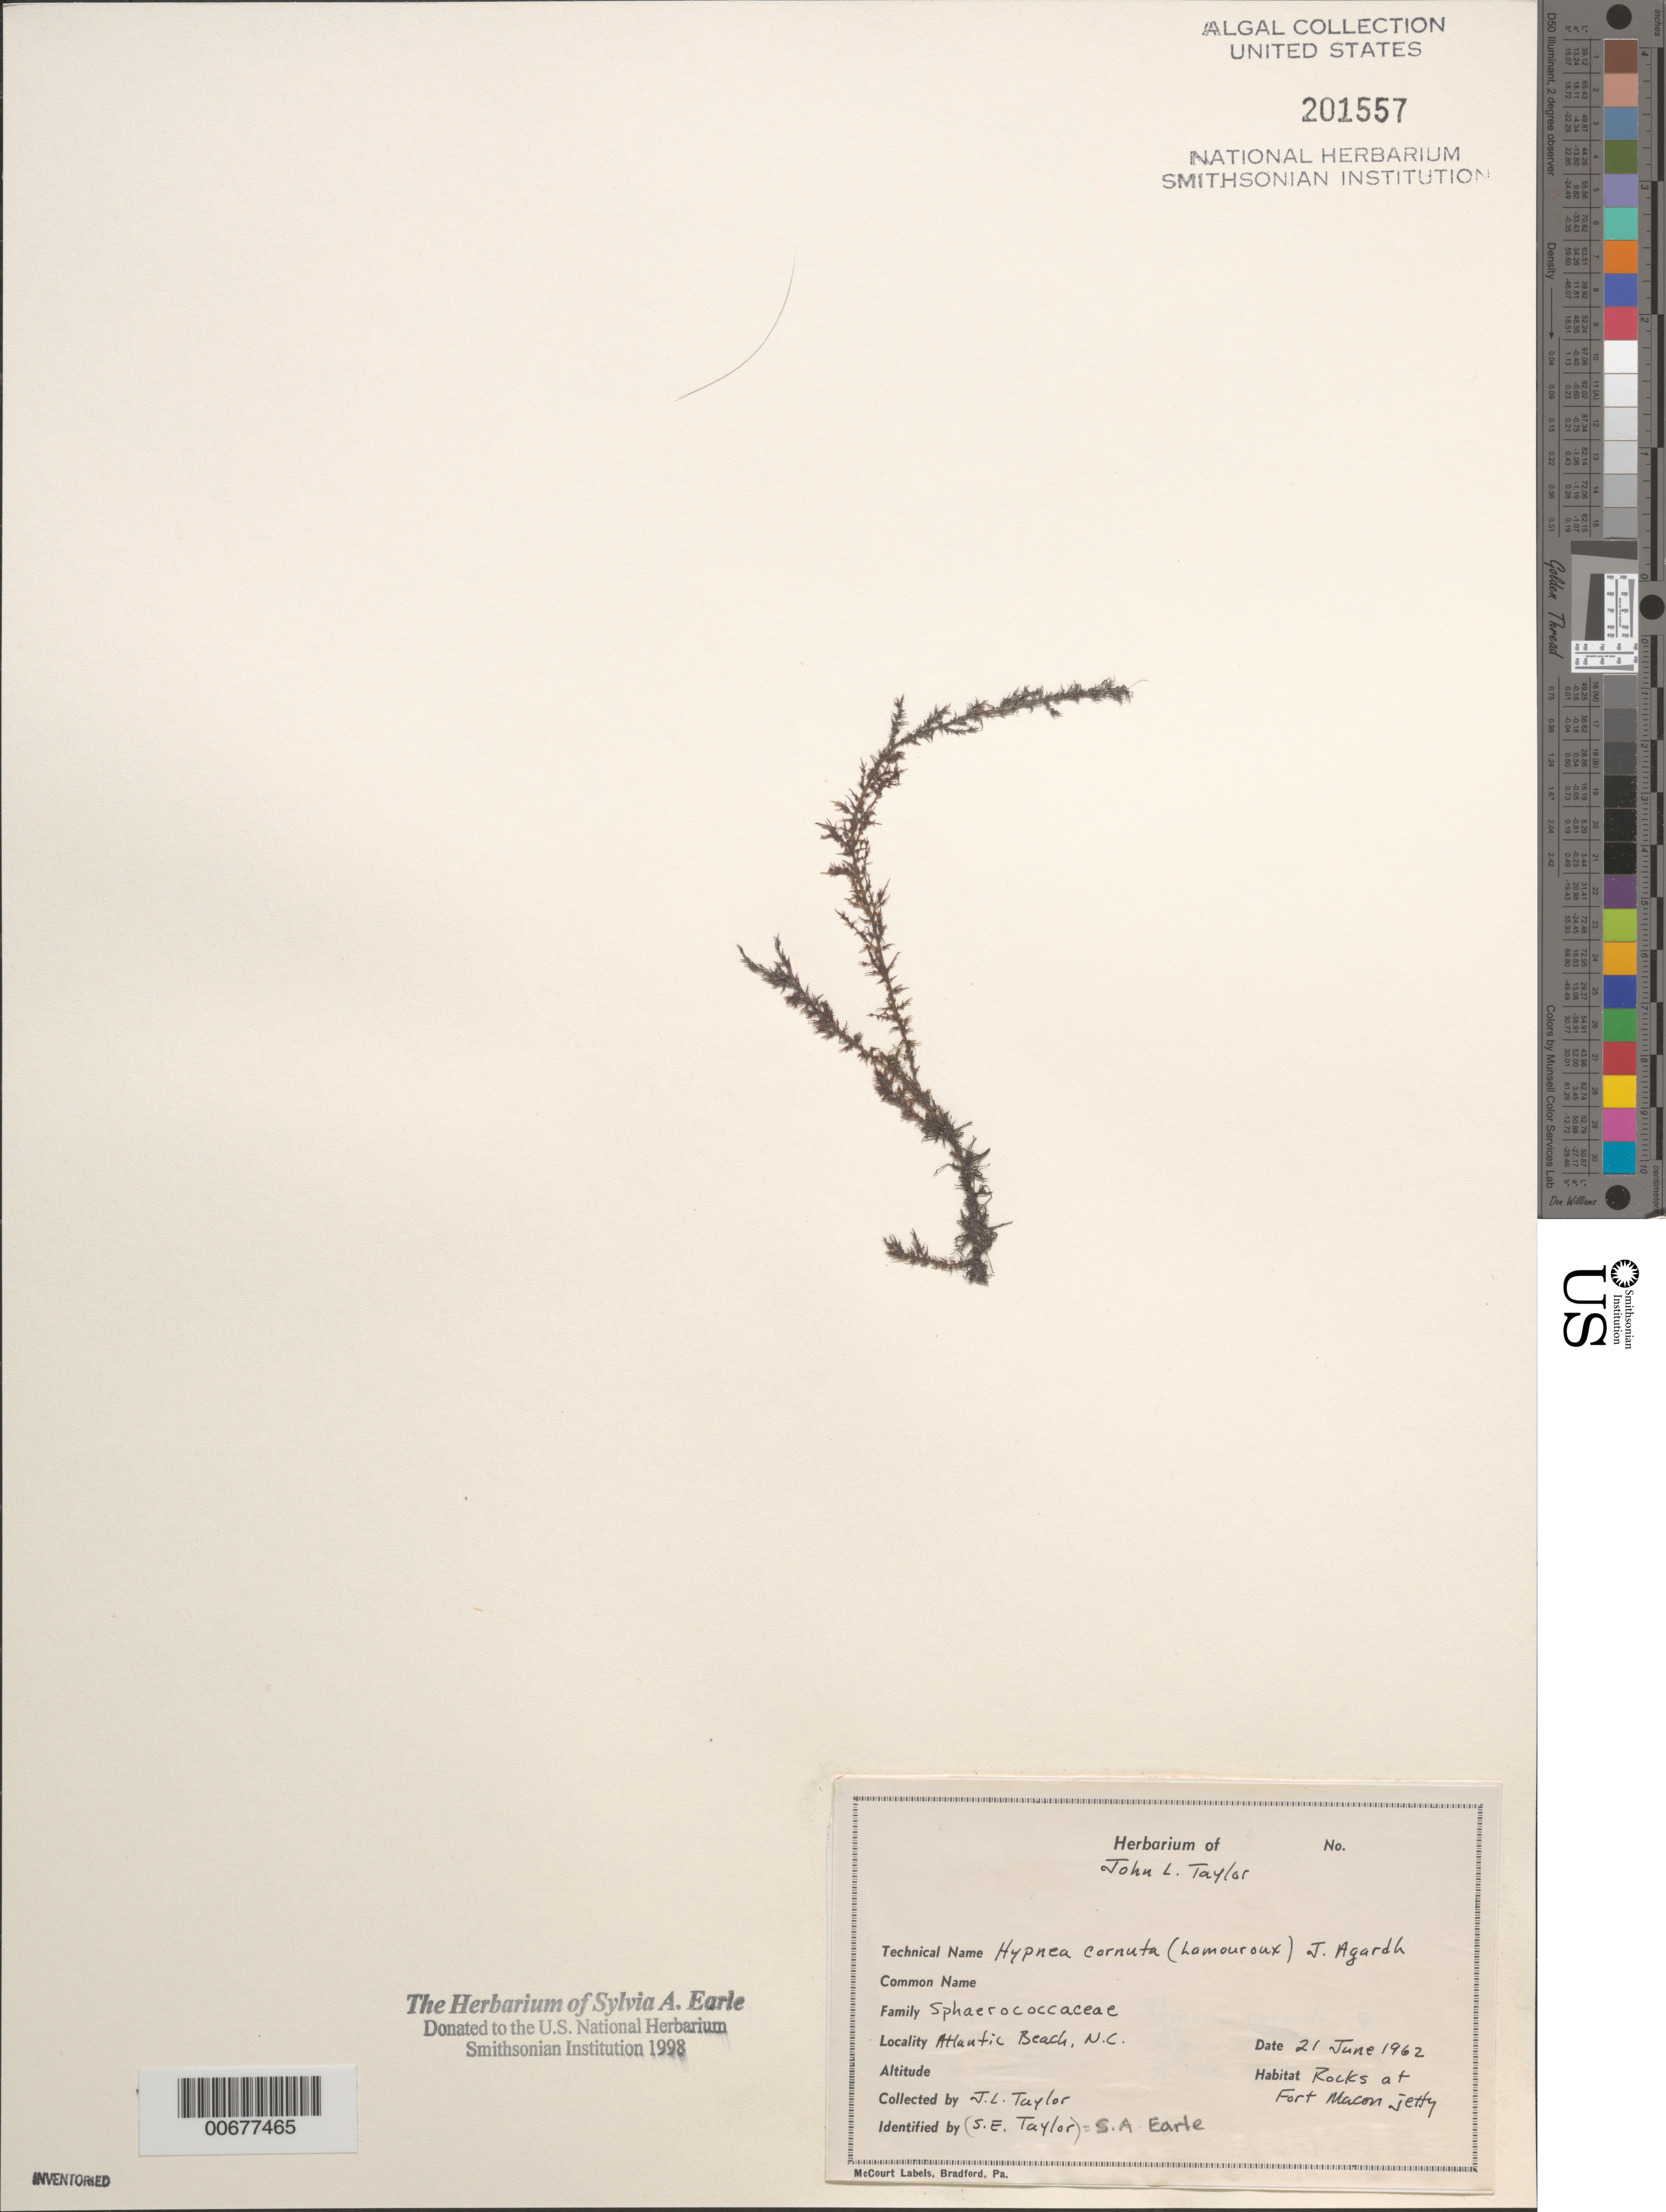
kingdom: Plantae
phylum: Rhodophyta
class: Florideophyceae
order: Gigartinales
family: Cystocloniaceae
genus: Hypnea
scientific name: Hypnea cornuta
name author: (Kütz.) J. Agardh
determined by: Earle, S. A.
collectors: J. L. Taylor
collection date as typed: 21 Jun 1962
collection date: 1962-06-21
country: United States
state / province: North Carolina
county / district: Carteret County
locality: Atlantic Beach, Fort Macon jetty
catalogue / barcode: US 201557